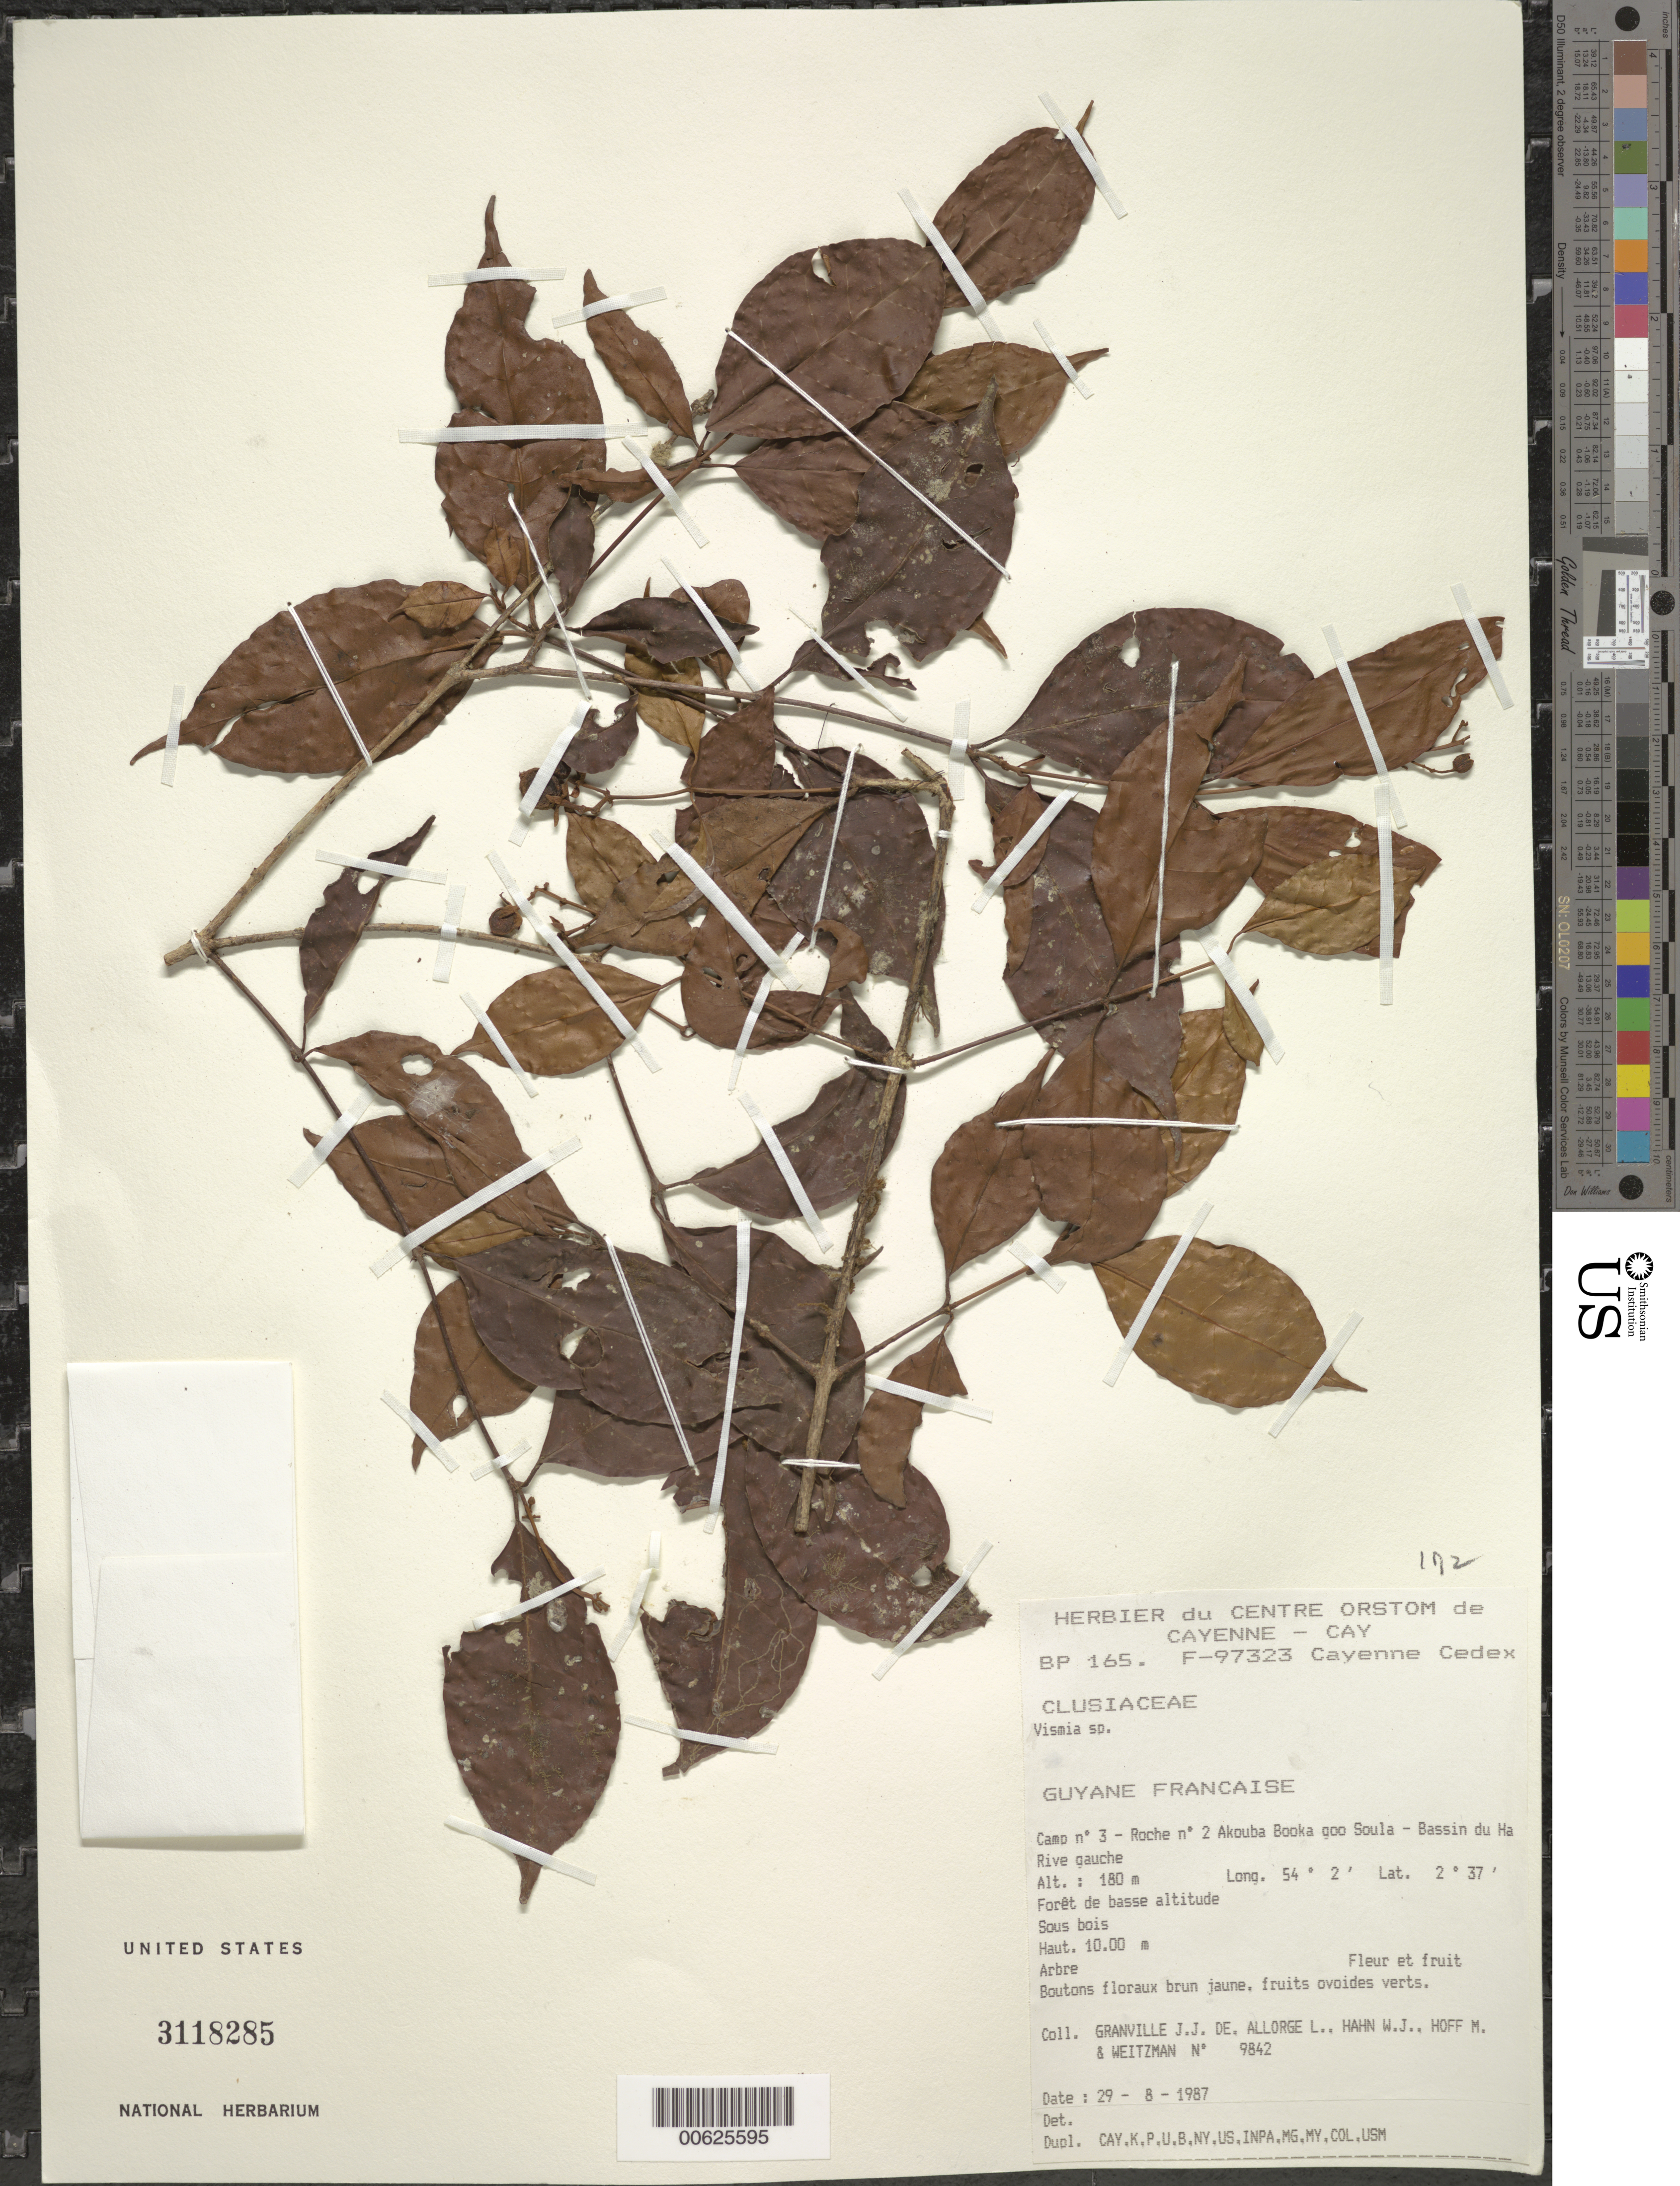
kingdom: Plantae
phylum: Tracheophyta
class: Magnoliopsida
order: Malpighiales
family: Hypericaceae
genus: Vismia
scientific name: Vismia sp.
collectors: J.-J. de Granville, L. Allorge, W. J. Hahn, M. Hoff & A. L. Weitzman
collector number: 9842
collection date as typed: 29-Aug-87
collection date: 1987-08-29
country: French Guiana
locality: Akouba Booka goo Soula, Camp #3, Roche no. 2, Bassin du Haut-Marouini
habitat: Low forest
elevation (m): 180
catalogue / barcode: US 3118285